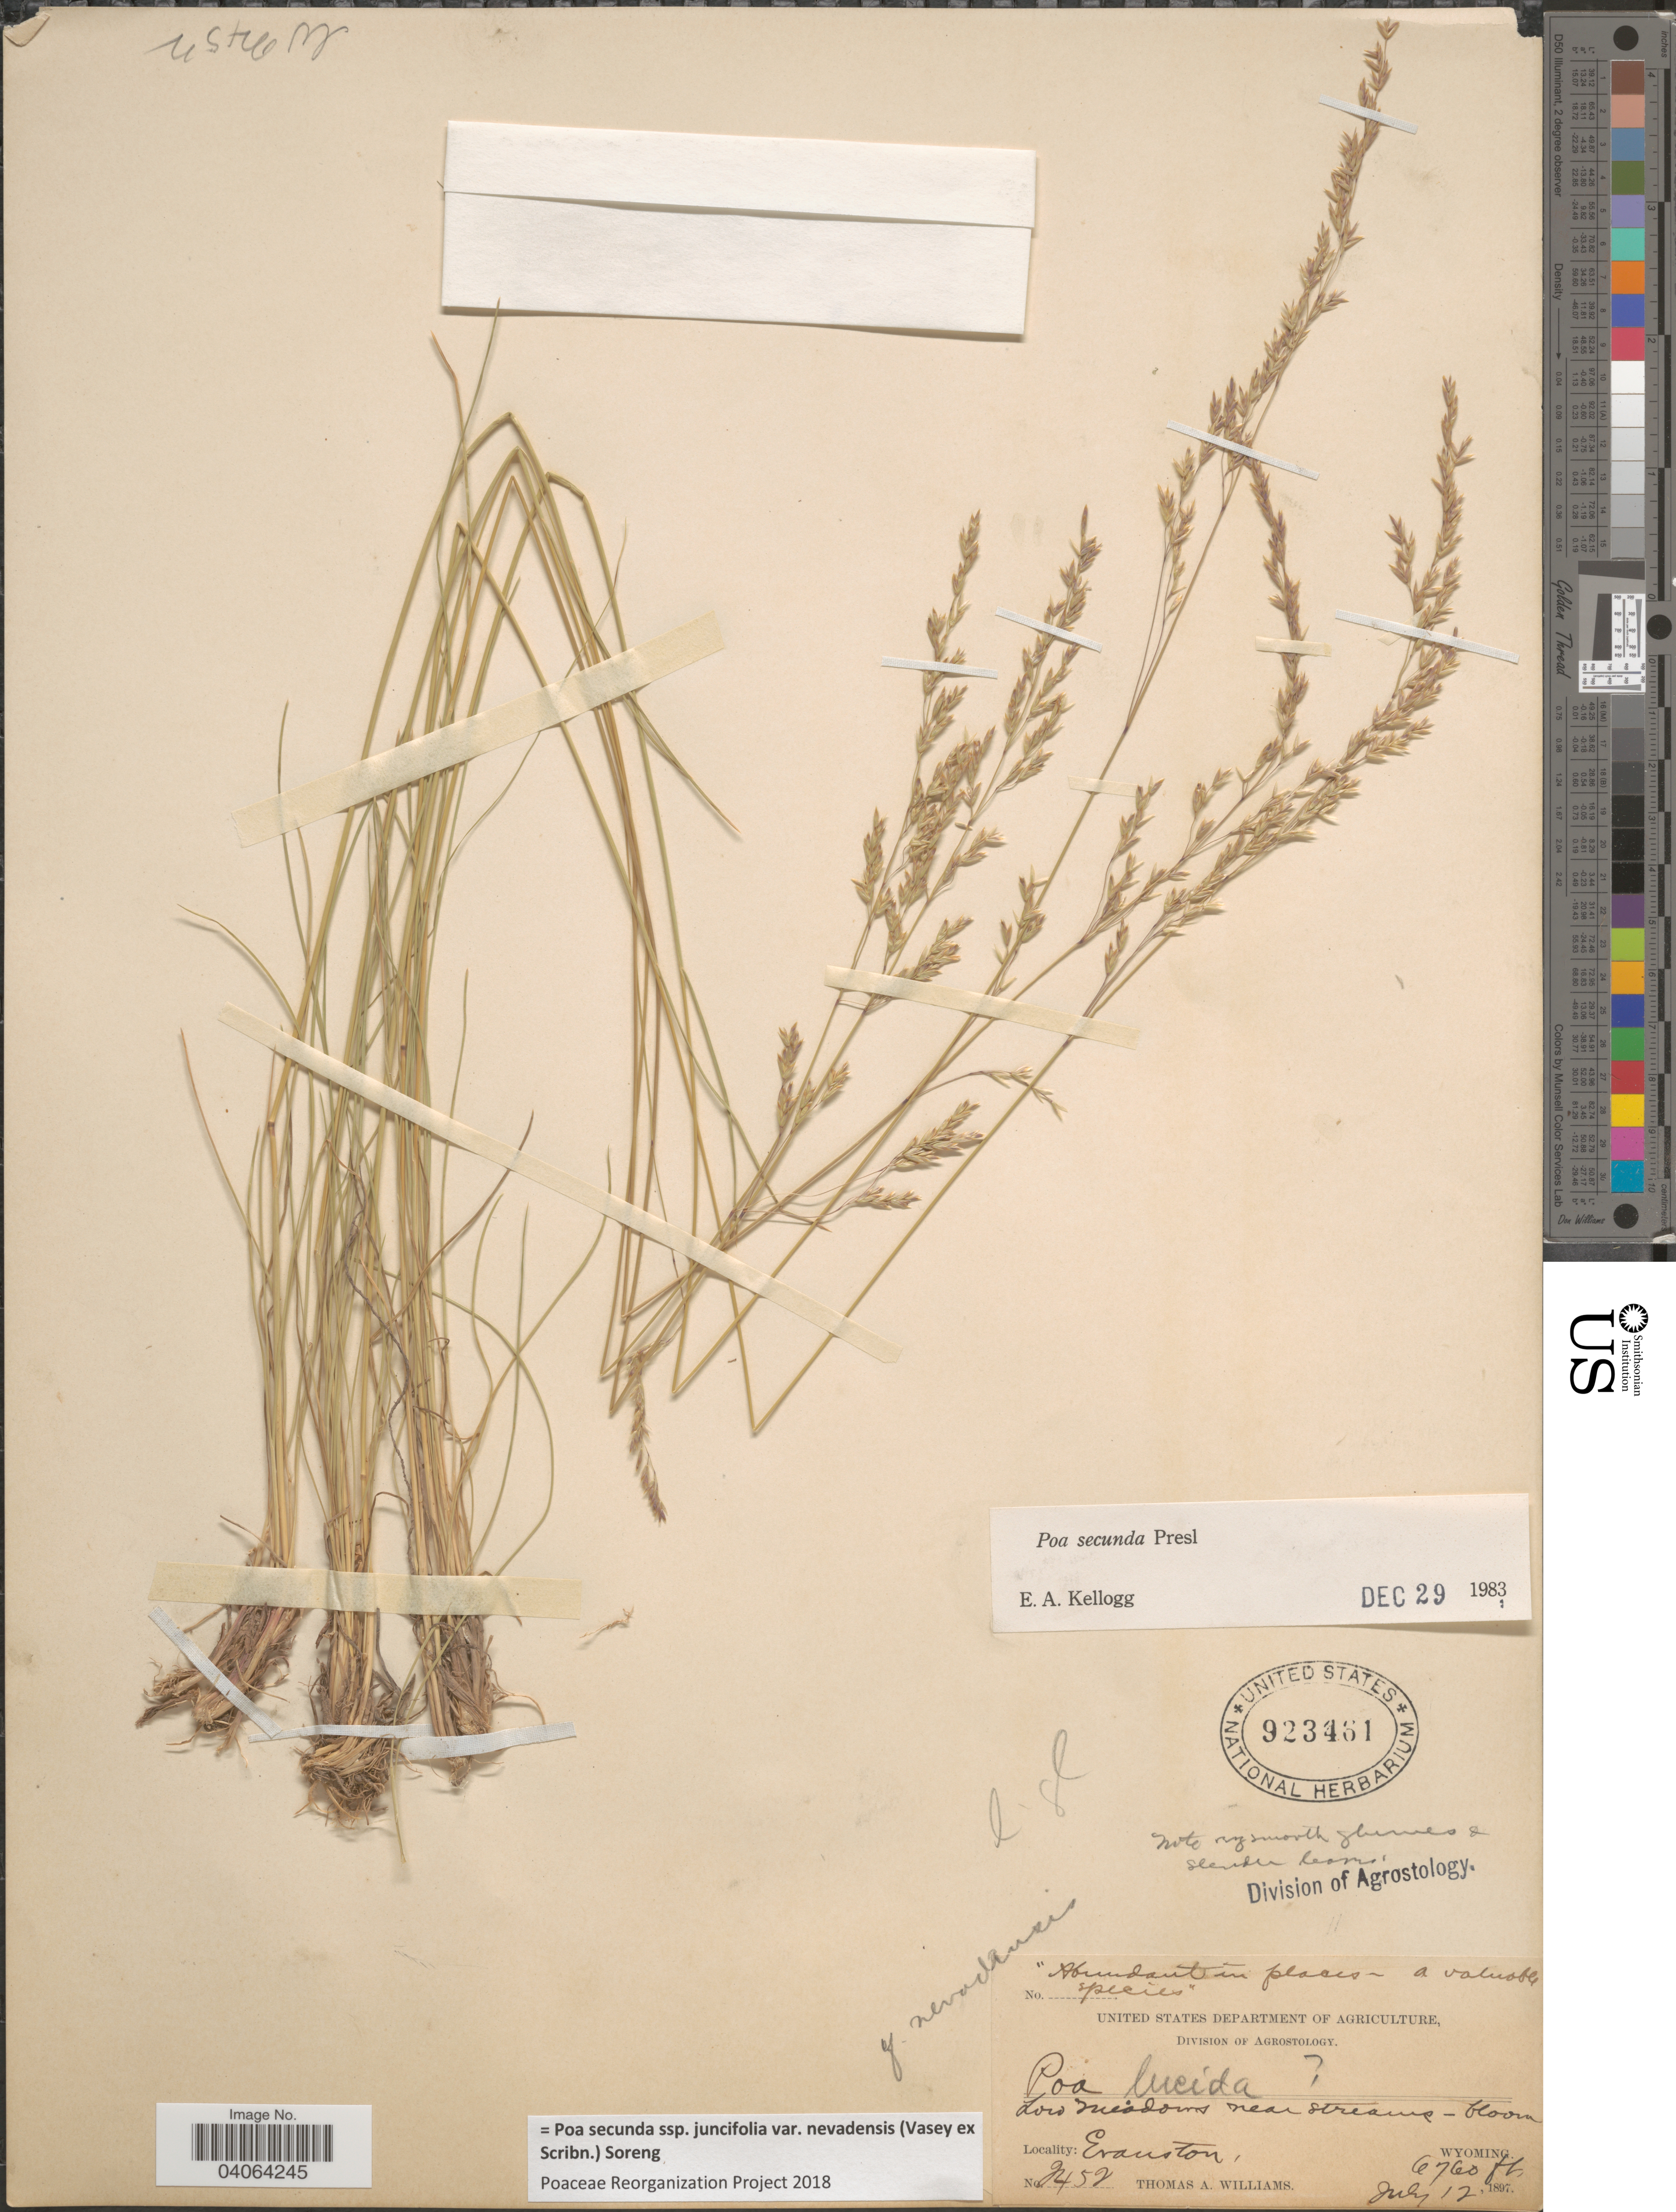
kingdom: Plantae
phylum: Tracheophyta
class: Liliopsida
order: Poales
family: Poaceae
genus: Poa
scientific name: Poa secunda subsp. juncifolia var. nevadensis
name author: (Vasey ex Scribn.) Soreng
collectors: T. A. Williams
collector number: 2452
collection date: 1897-07-12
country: United States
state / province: Wyoming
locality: Evanston.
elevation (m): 2060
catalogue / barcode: US 923461